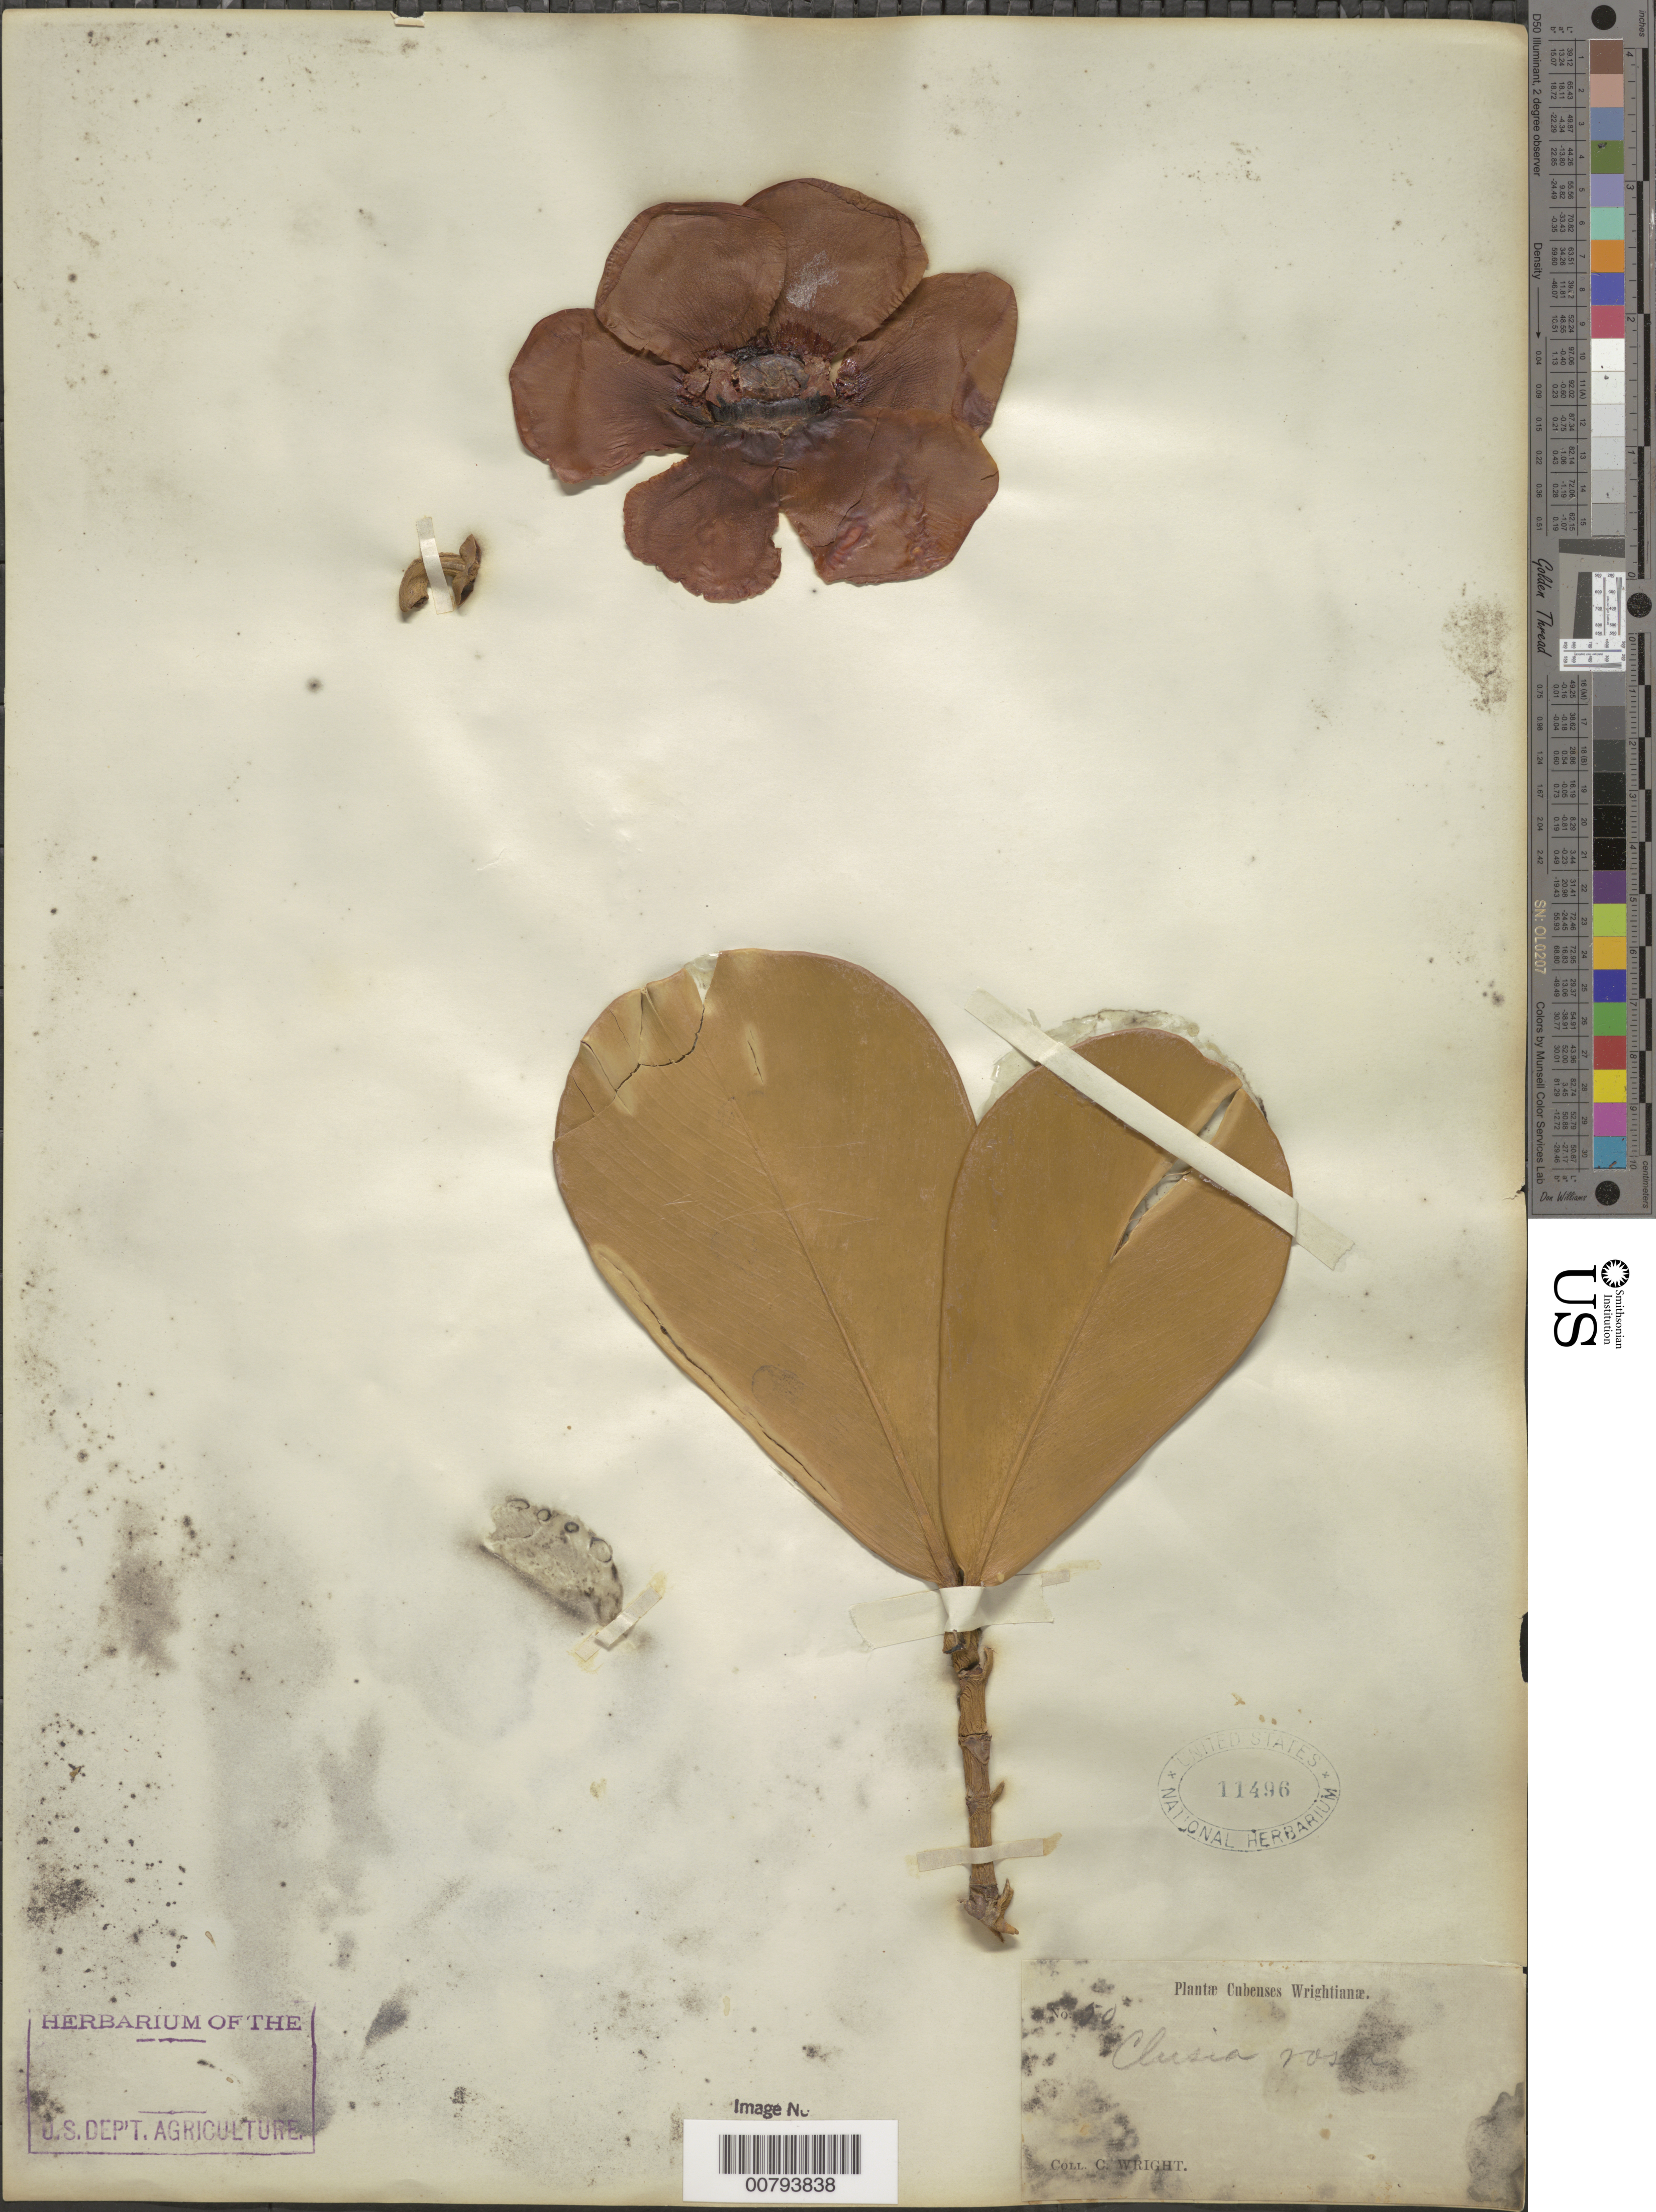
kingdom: Plantae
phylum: Tracheophyta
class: Magnoliopsida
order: Malpighiales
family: Clusiaceae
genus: Clusia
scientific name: Clusia rosea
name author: Jacq.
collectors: C. Wright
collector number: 50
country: Cuba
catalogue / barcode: US 11496